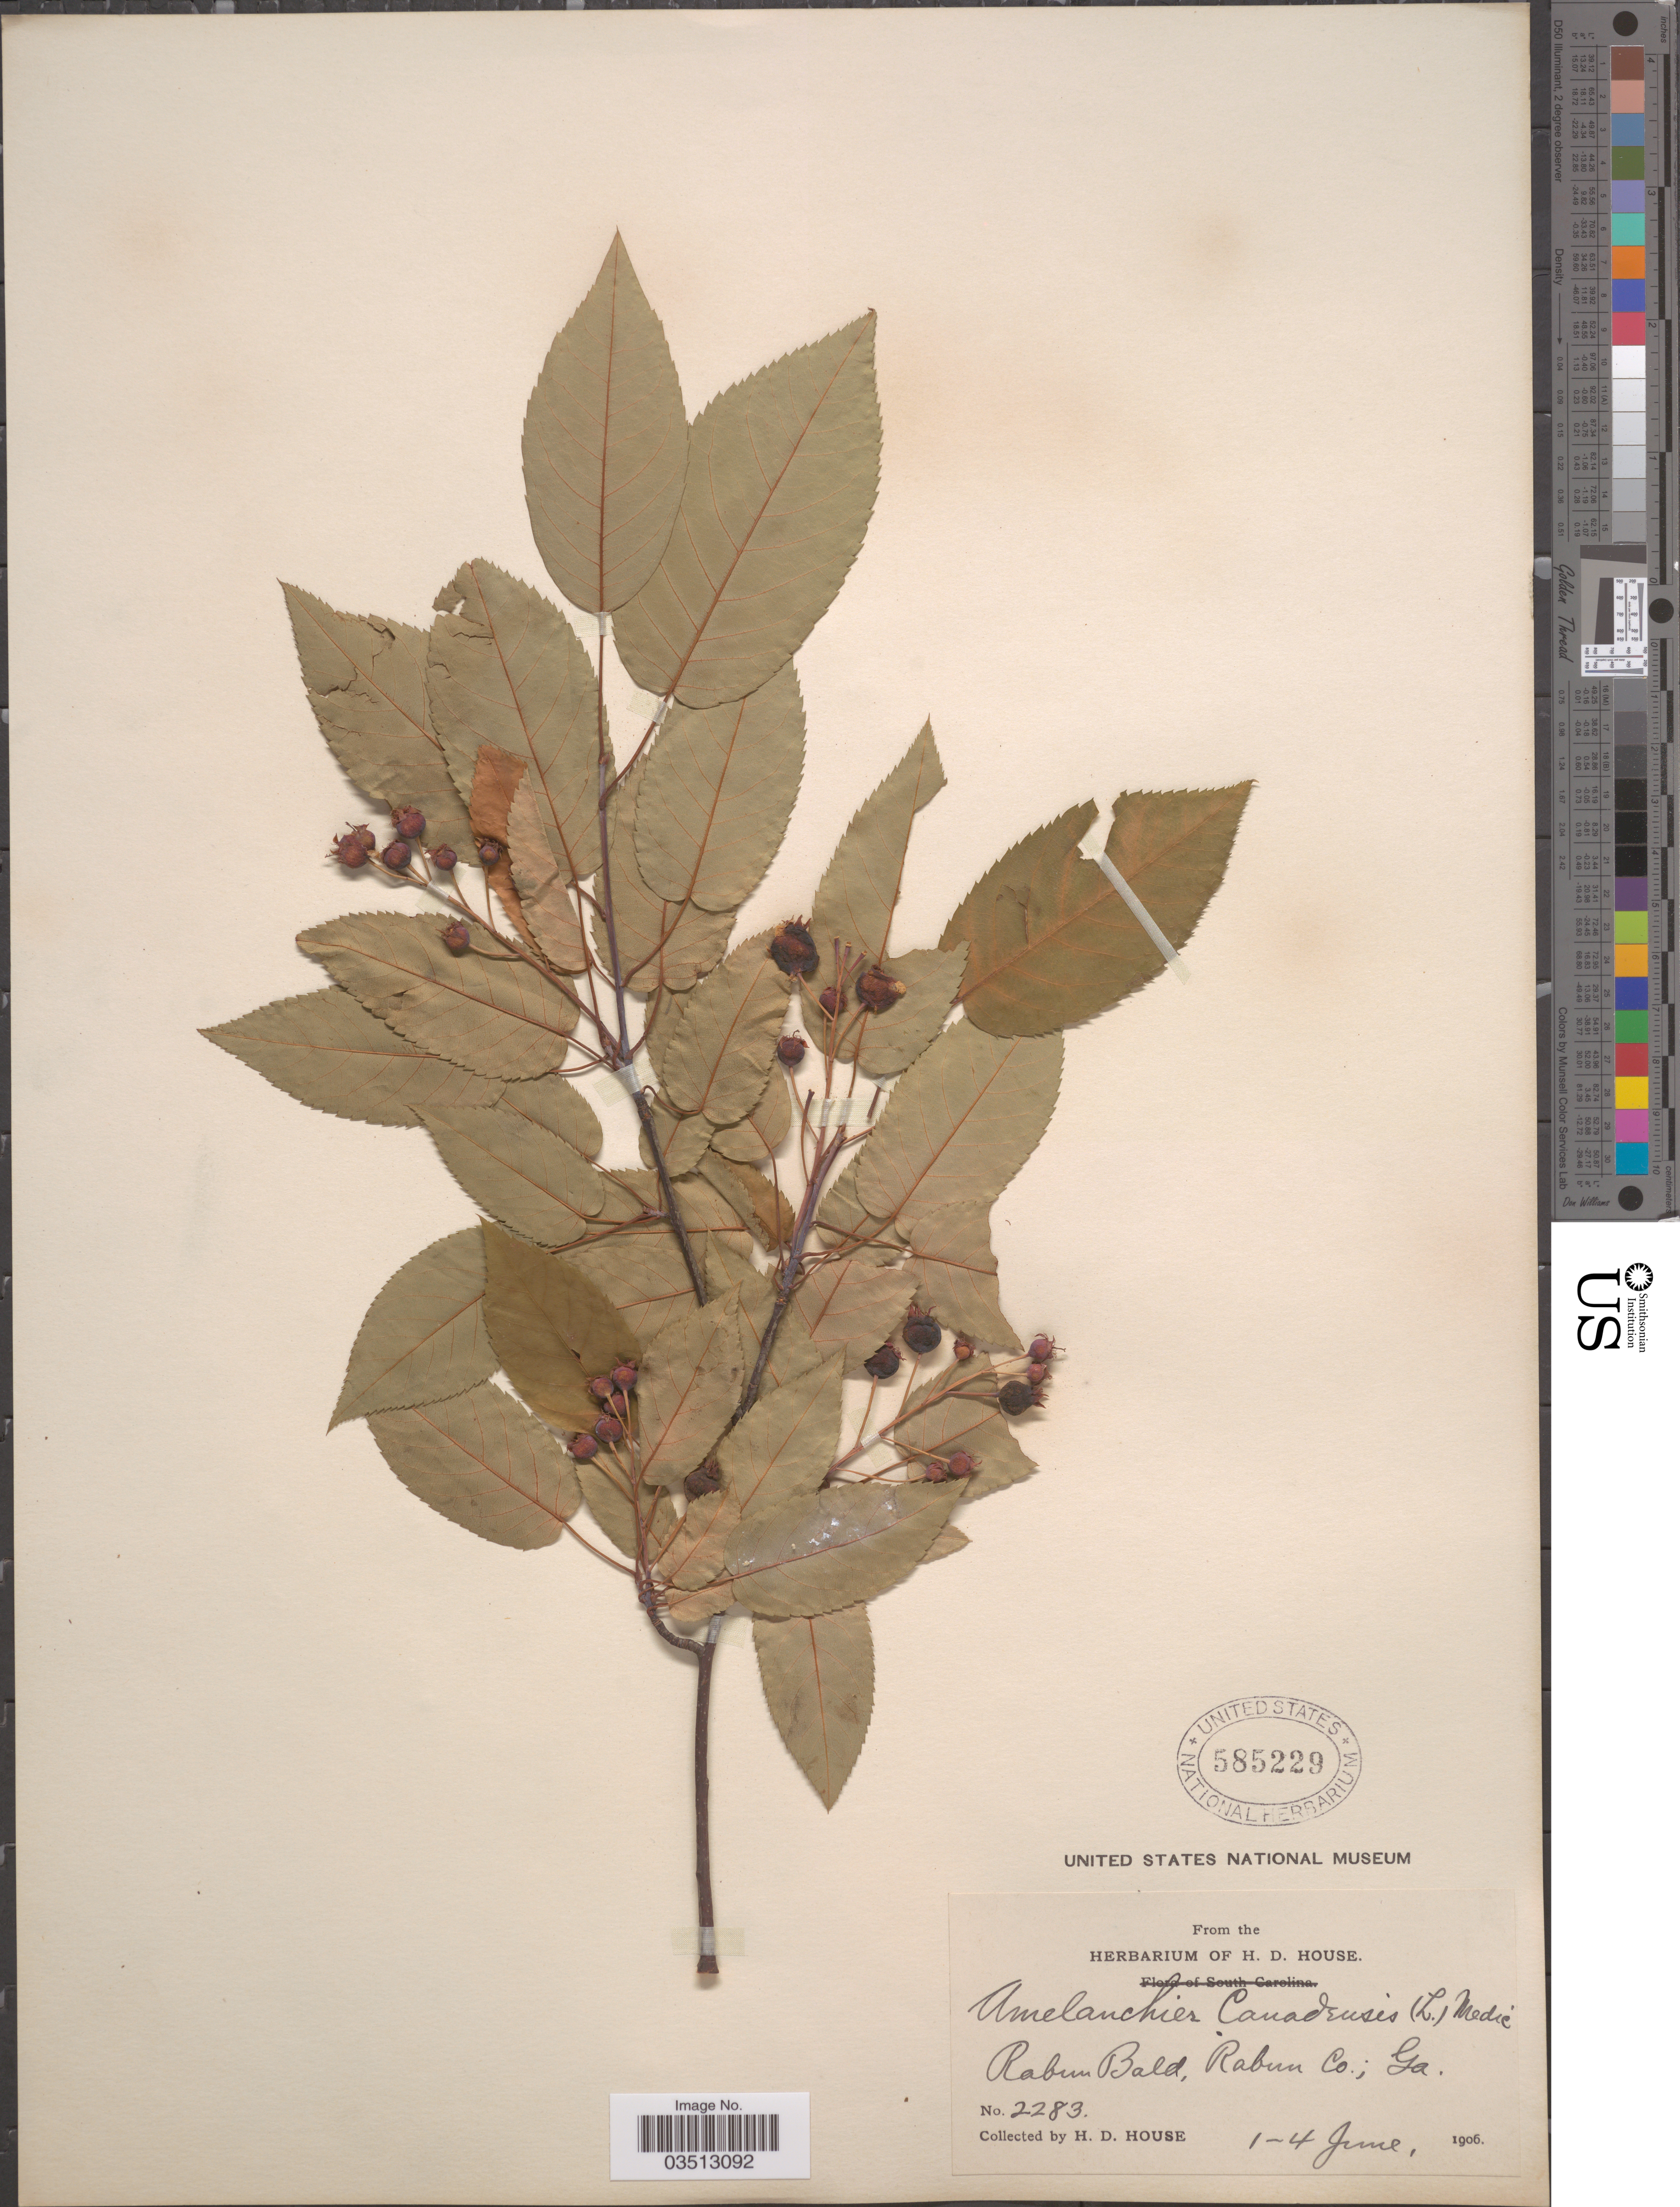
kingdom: Plantae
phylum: Tracheophyta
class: Magnoliopsida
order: Rosales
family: Rosaceae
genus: Amelanchier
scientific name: Amelanchier sp.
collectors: H. D. House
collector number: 2283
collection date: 1906-06-01/1906-06-04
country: United States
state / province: Georgia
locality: Rabun Bald, Rabun Co.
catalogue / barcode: US 585229